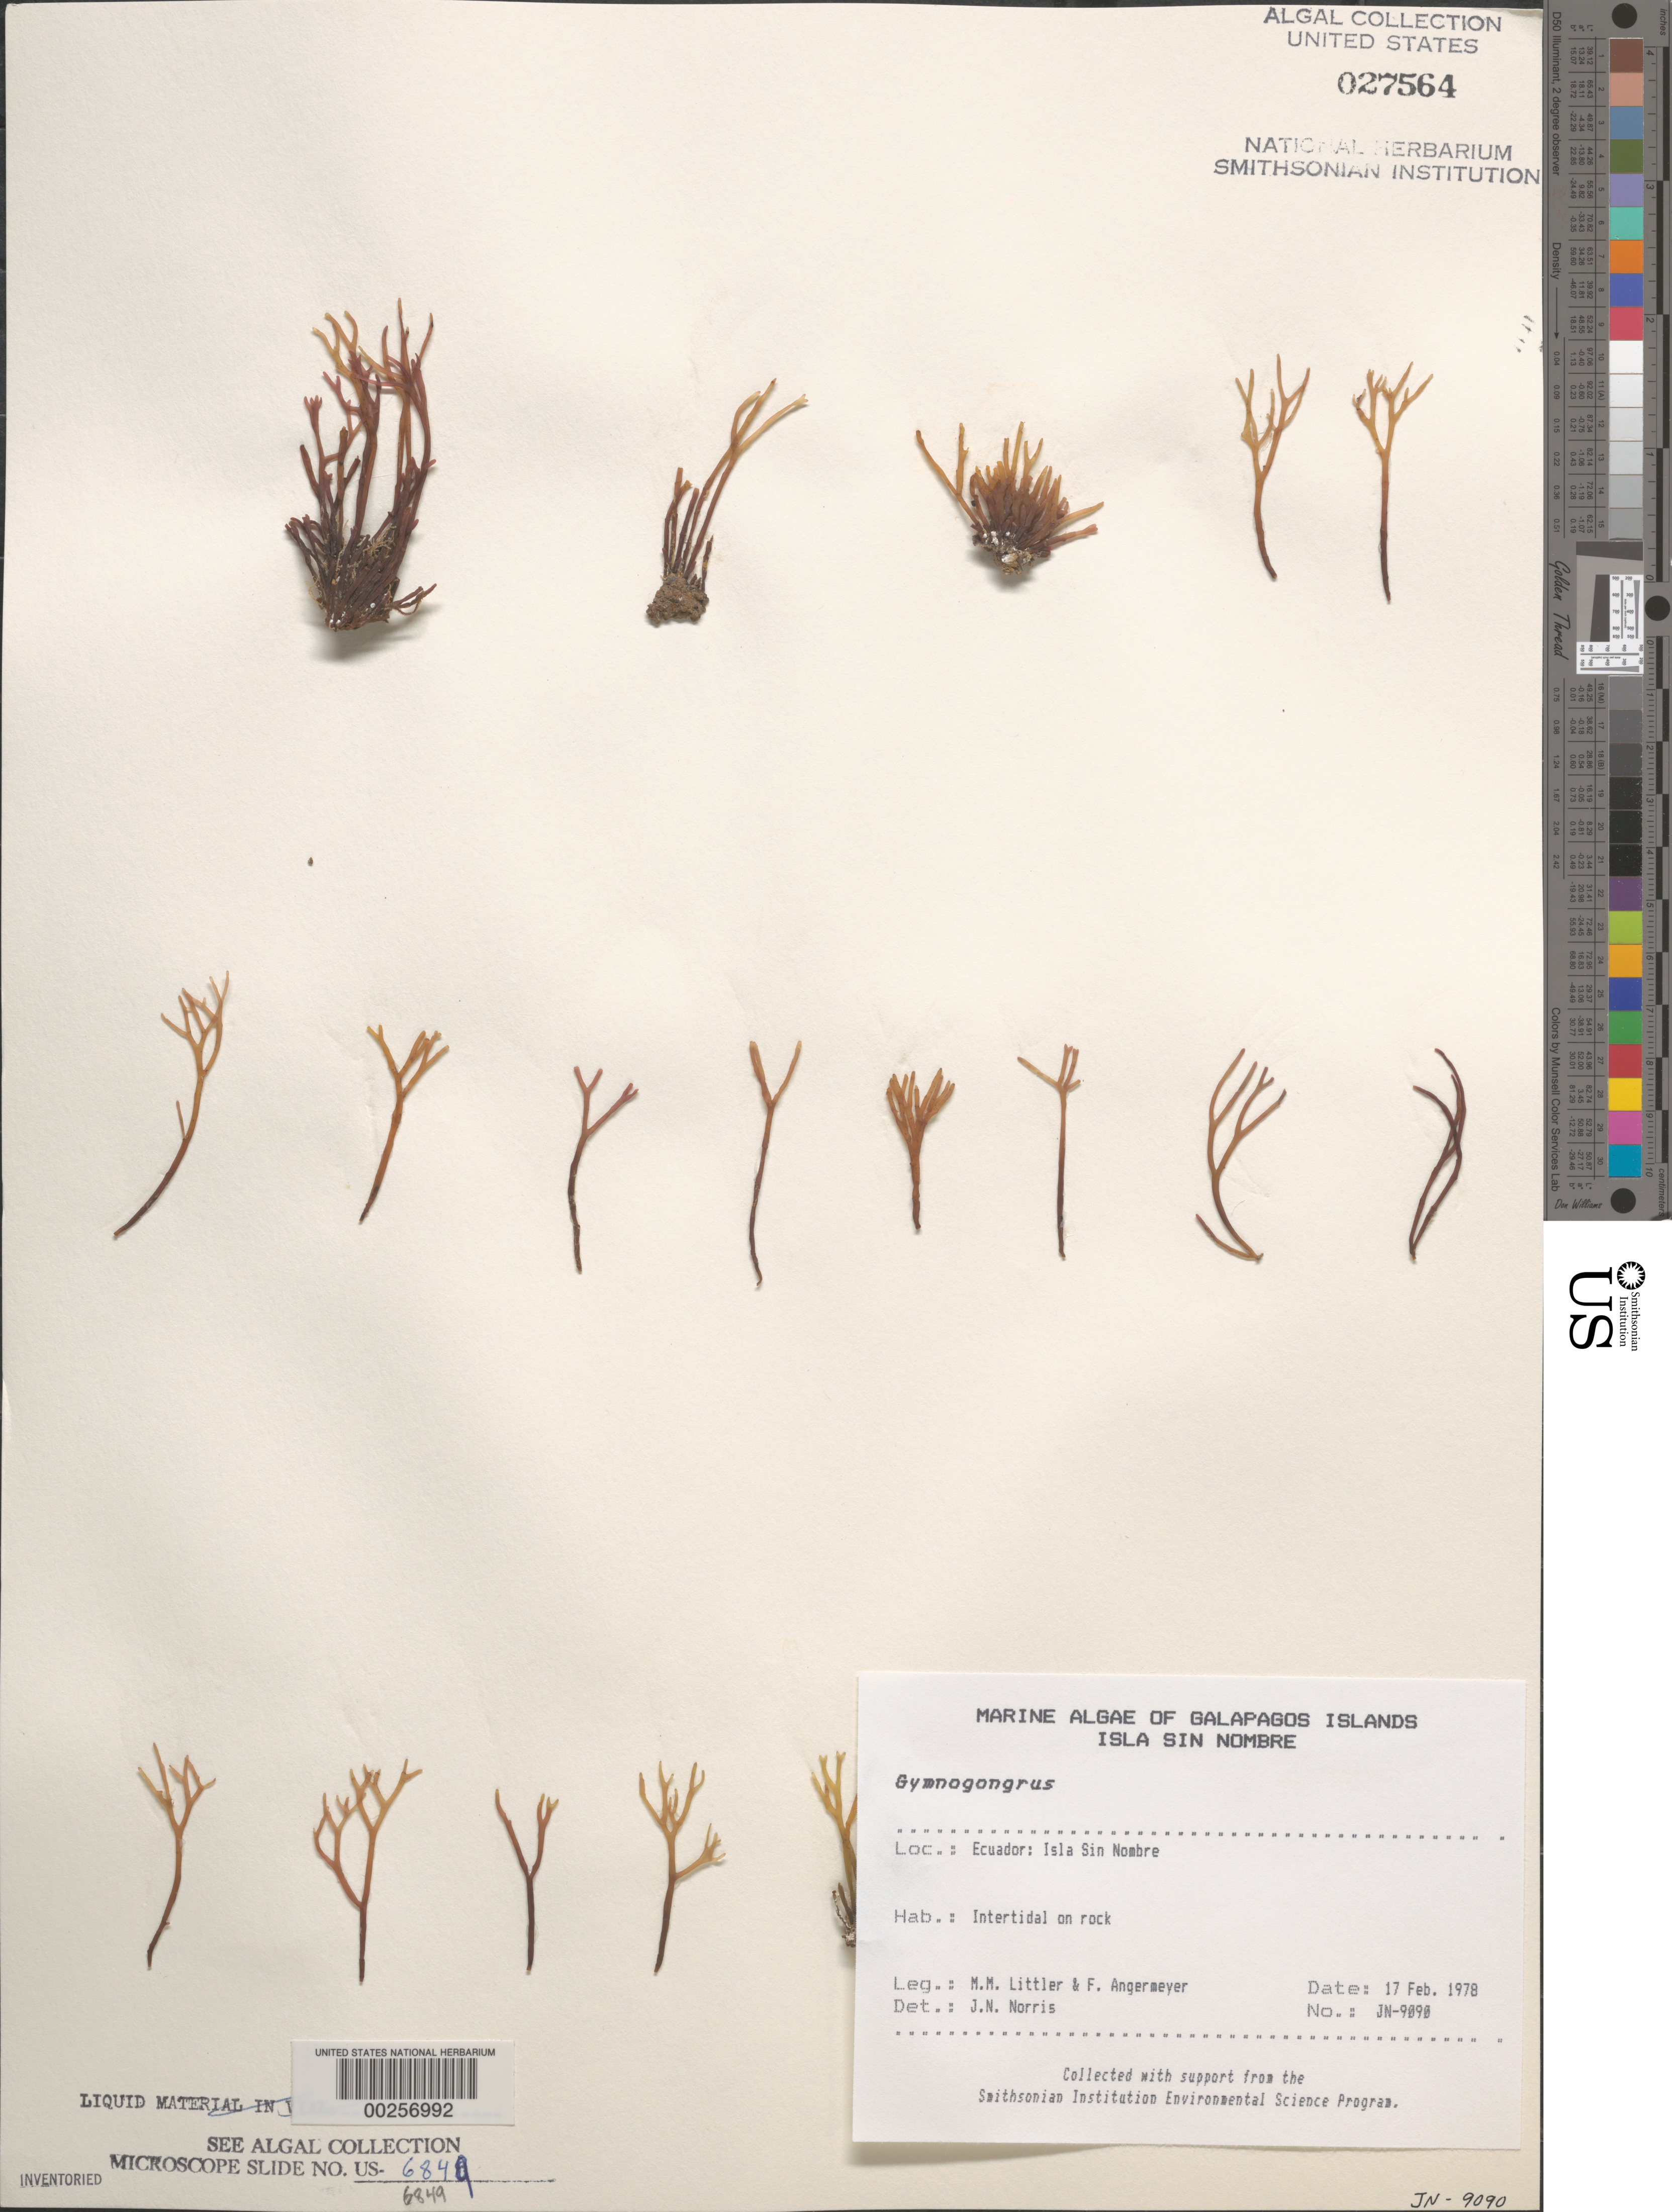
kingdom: Plantae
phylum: Rhodophyta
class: Florideophyceae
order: Gigartinales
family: Phyllophoraceae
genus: Gymnogongrus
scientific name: Gymnogongrus sp.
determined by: Norris, James N.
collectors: M. M. Littler & F. Angermeyer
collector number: Jn-9090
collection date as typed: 17 Feb 1978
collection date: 1978-02-17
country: Ecuador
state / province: Colón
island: Sin Nombre [Nameless]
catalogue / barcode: US 27564